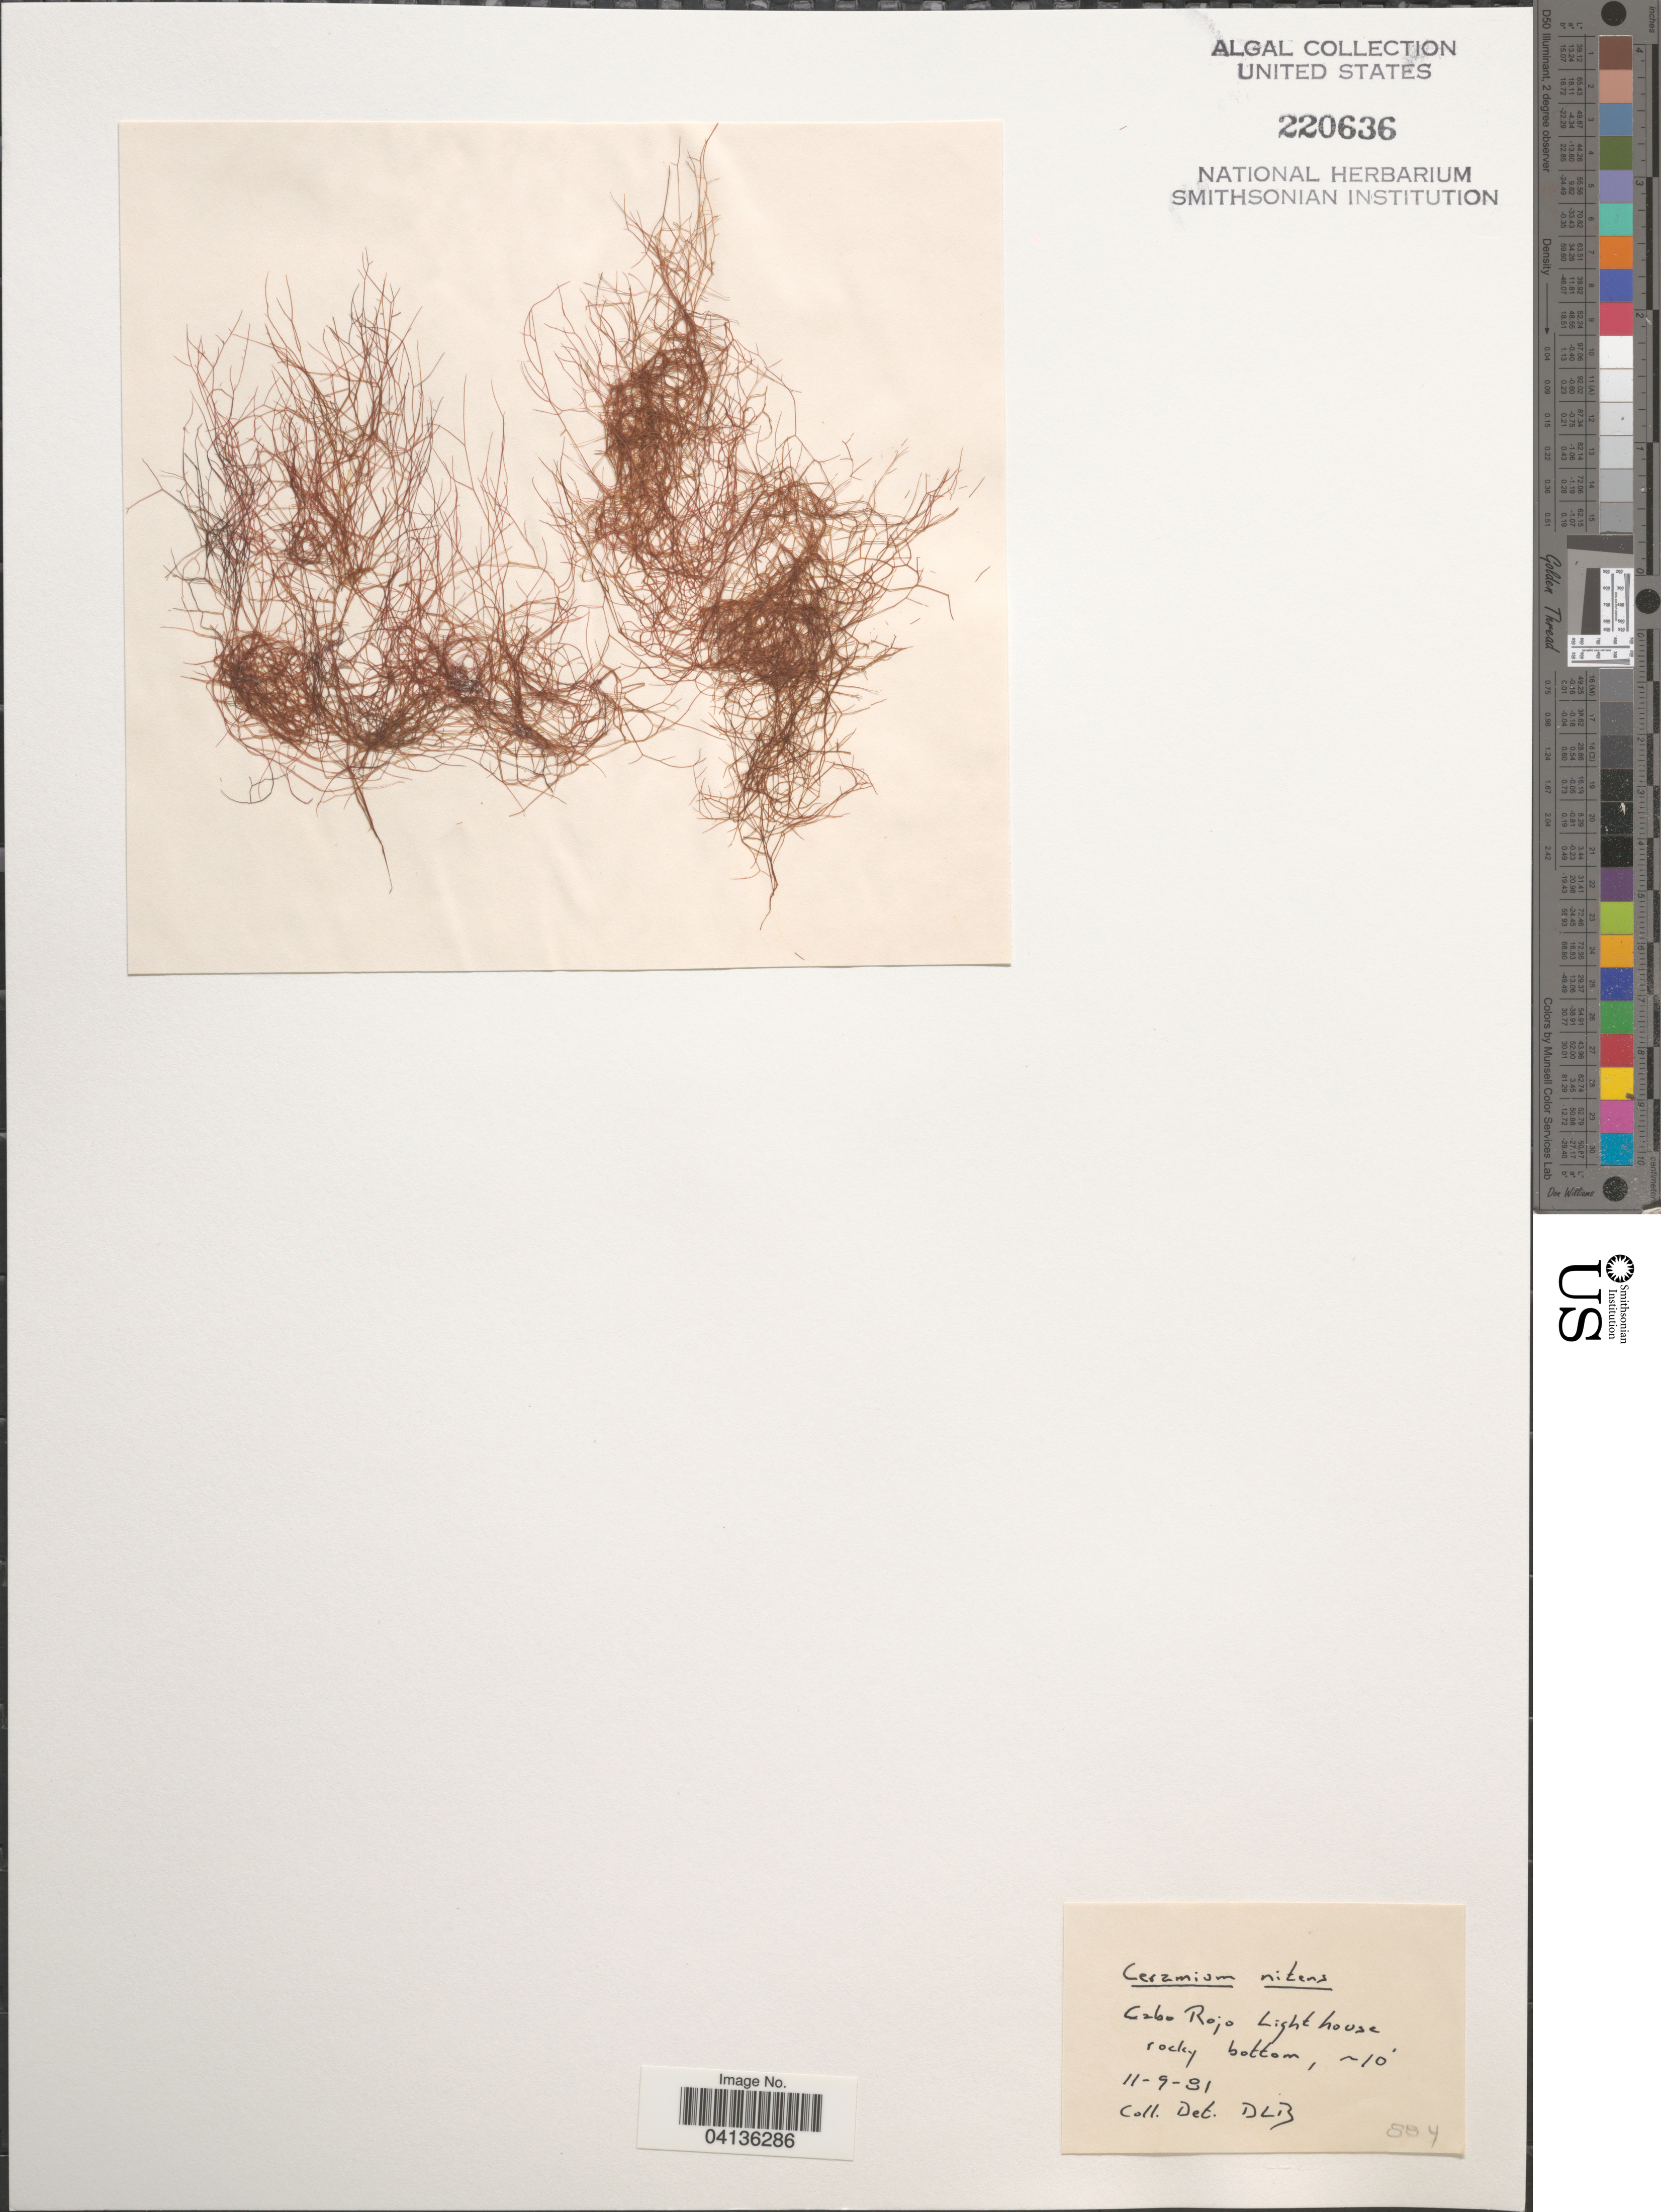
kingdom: Plantae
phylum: Rhodophyta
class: Florideophyceae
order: Ceramiales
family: Ceramiaceae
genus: Ceramium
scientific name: Ceramium nitens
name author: (C. Agardh) J. Agardh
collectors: D. L. B.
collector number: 884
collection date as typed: Transcribed d/m/y: 11/9/81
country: Puerto Rico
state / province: Çabo Rojo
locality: Cabo Rojo Lighthouse.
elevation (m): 3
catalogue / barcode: US 220636